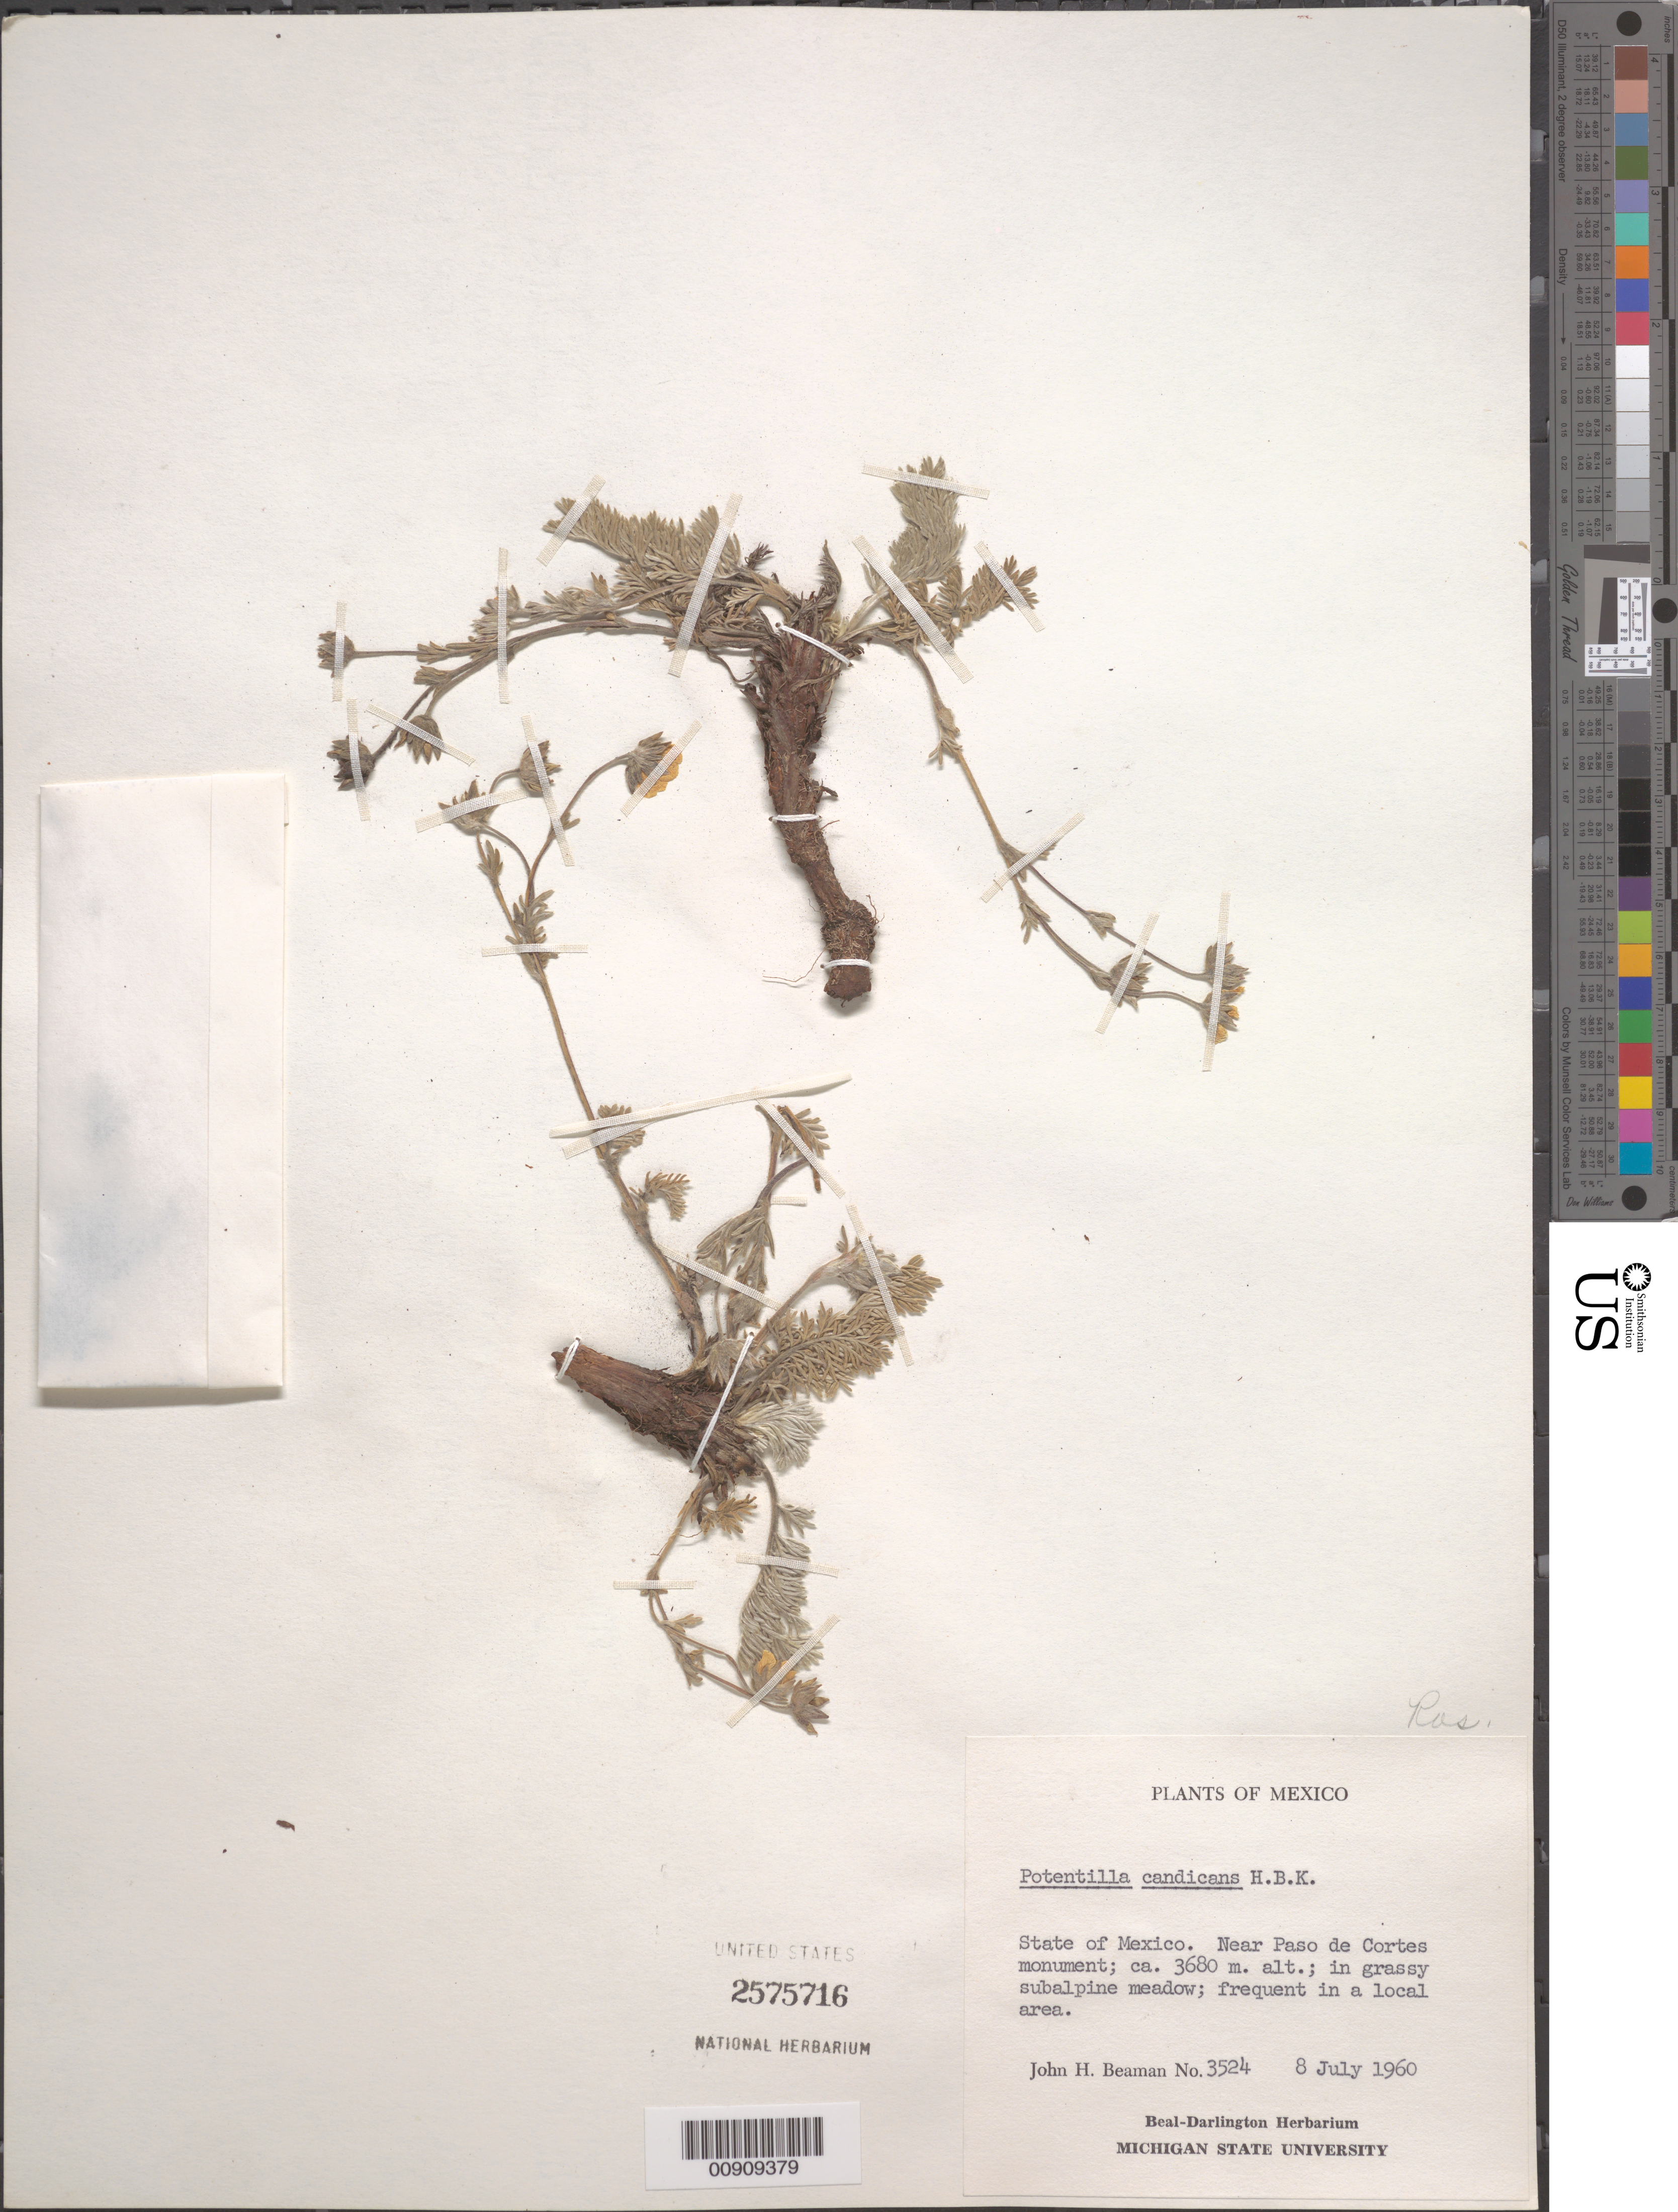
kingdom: Plantae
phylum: Tracheophyta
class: Magnoliopsida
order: Rosales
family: Rosaceae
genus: Potentilla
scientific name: Potentilla candicans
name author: Humb. & Bonpl. ex Nestl.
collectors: J. H. Beaman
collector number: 3524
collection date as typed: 08 Jul 1960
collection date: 1960-07-08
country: Mexico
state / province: México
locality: State of Mexico. Near Paso de Cortes monument.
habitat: In grassy subalpine meadow.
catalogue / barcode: US 2575716